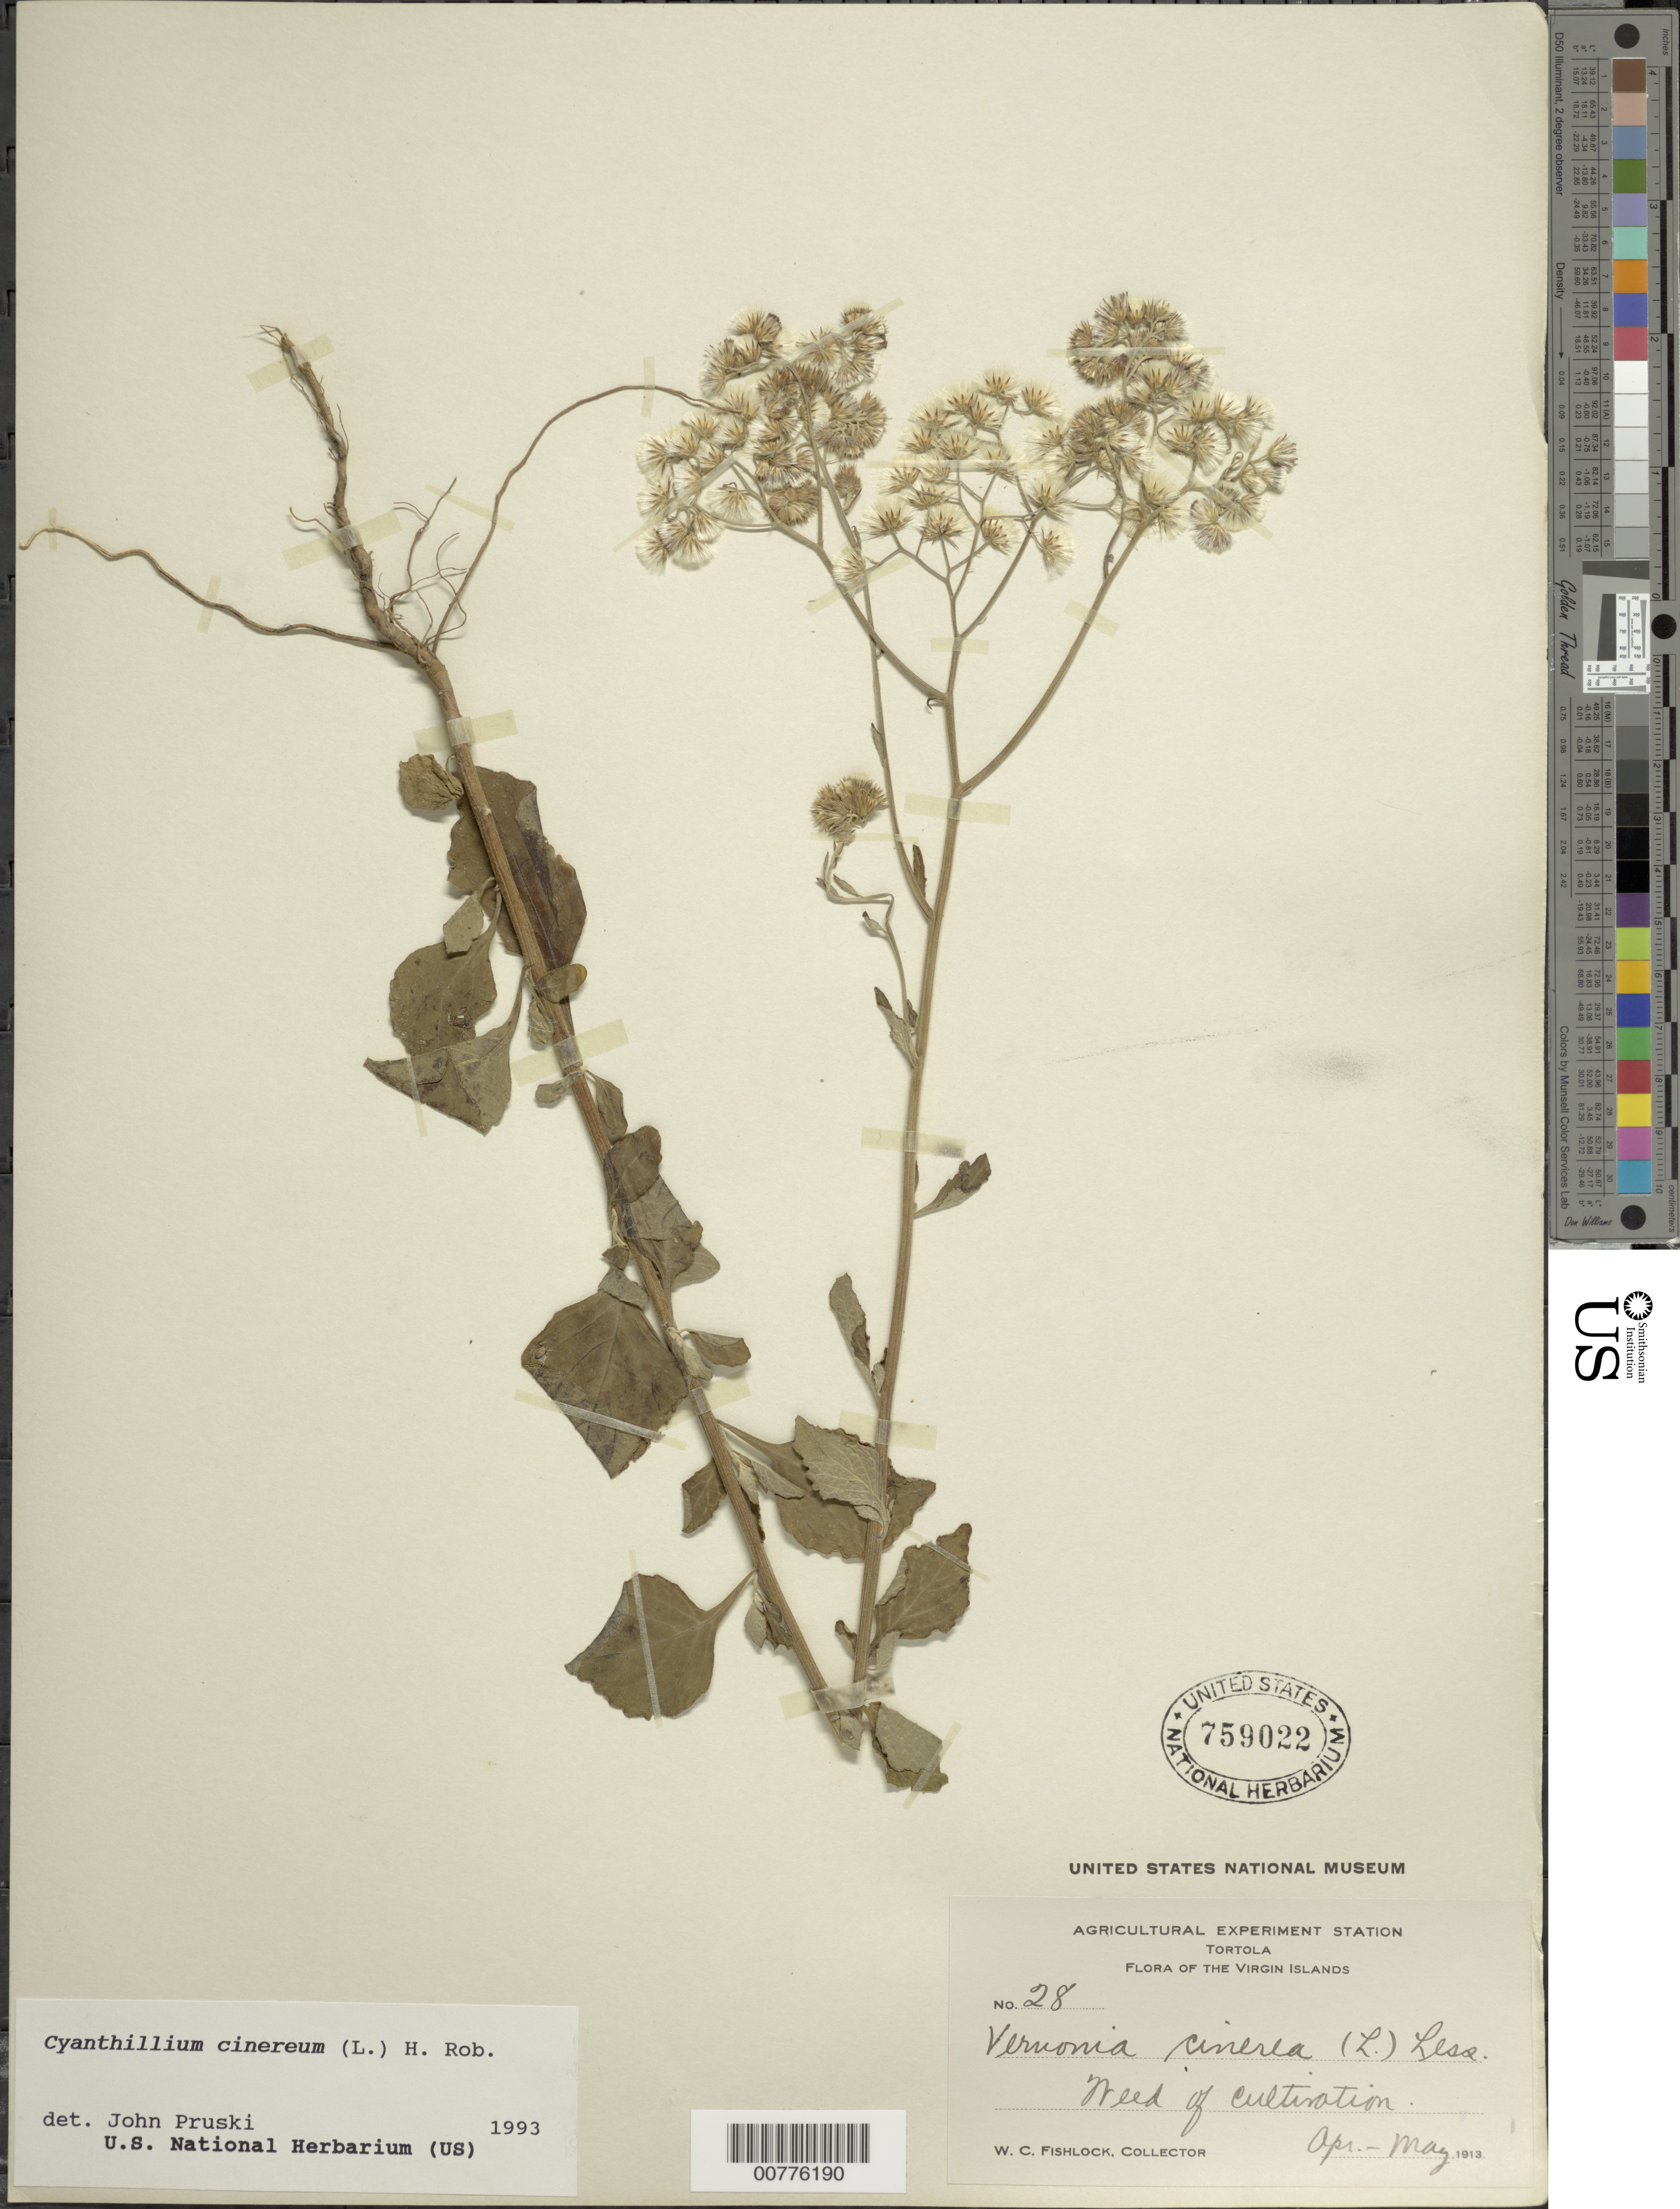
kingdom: Plantae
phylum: Tracheophyta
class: Magnoliopsida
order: Asterales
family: Asteraceae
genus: Cyanthillium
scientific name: Cyanthillium cinereum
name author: (L.) H. Rob.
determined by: Pruski, J. F.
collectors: W. Fishlock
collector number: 28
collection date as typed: Apr 1913 to -- May 1913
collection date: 1913-04/1913-05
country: British Virgin Islands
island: Tortola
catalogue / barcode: US 759022